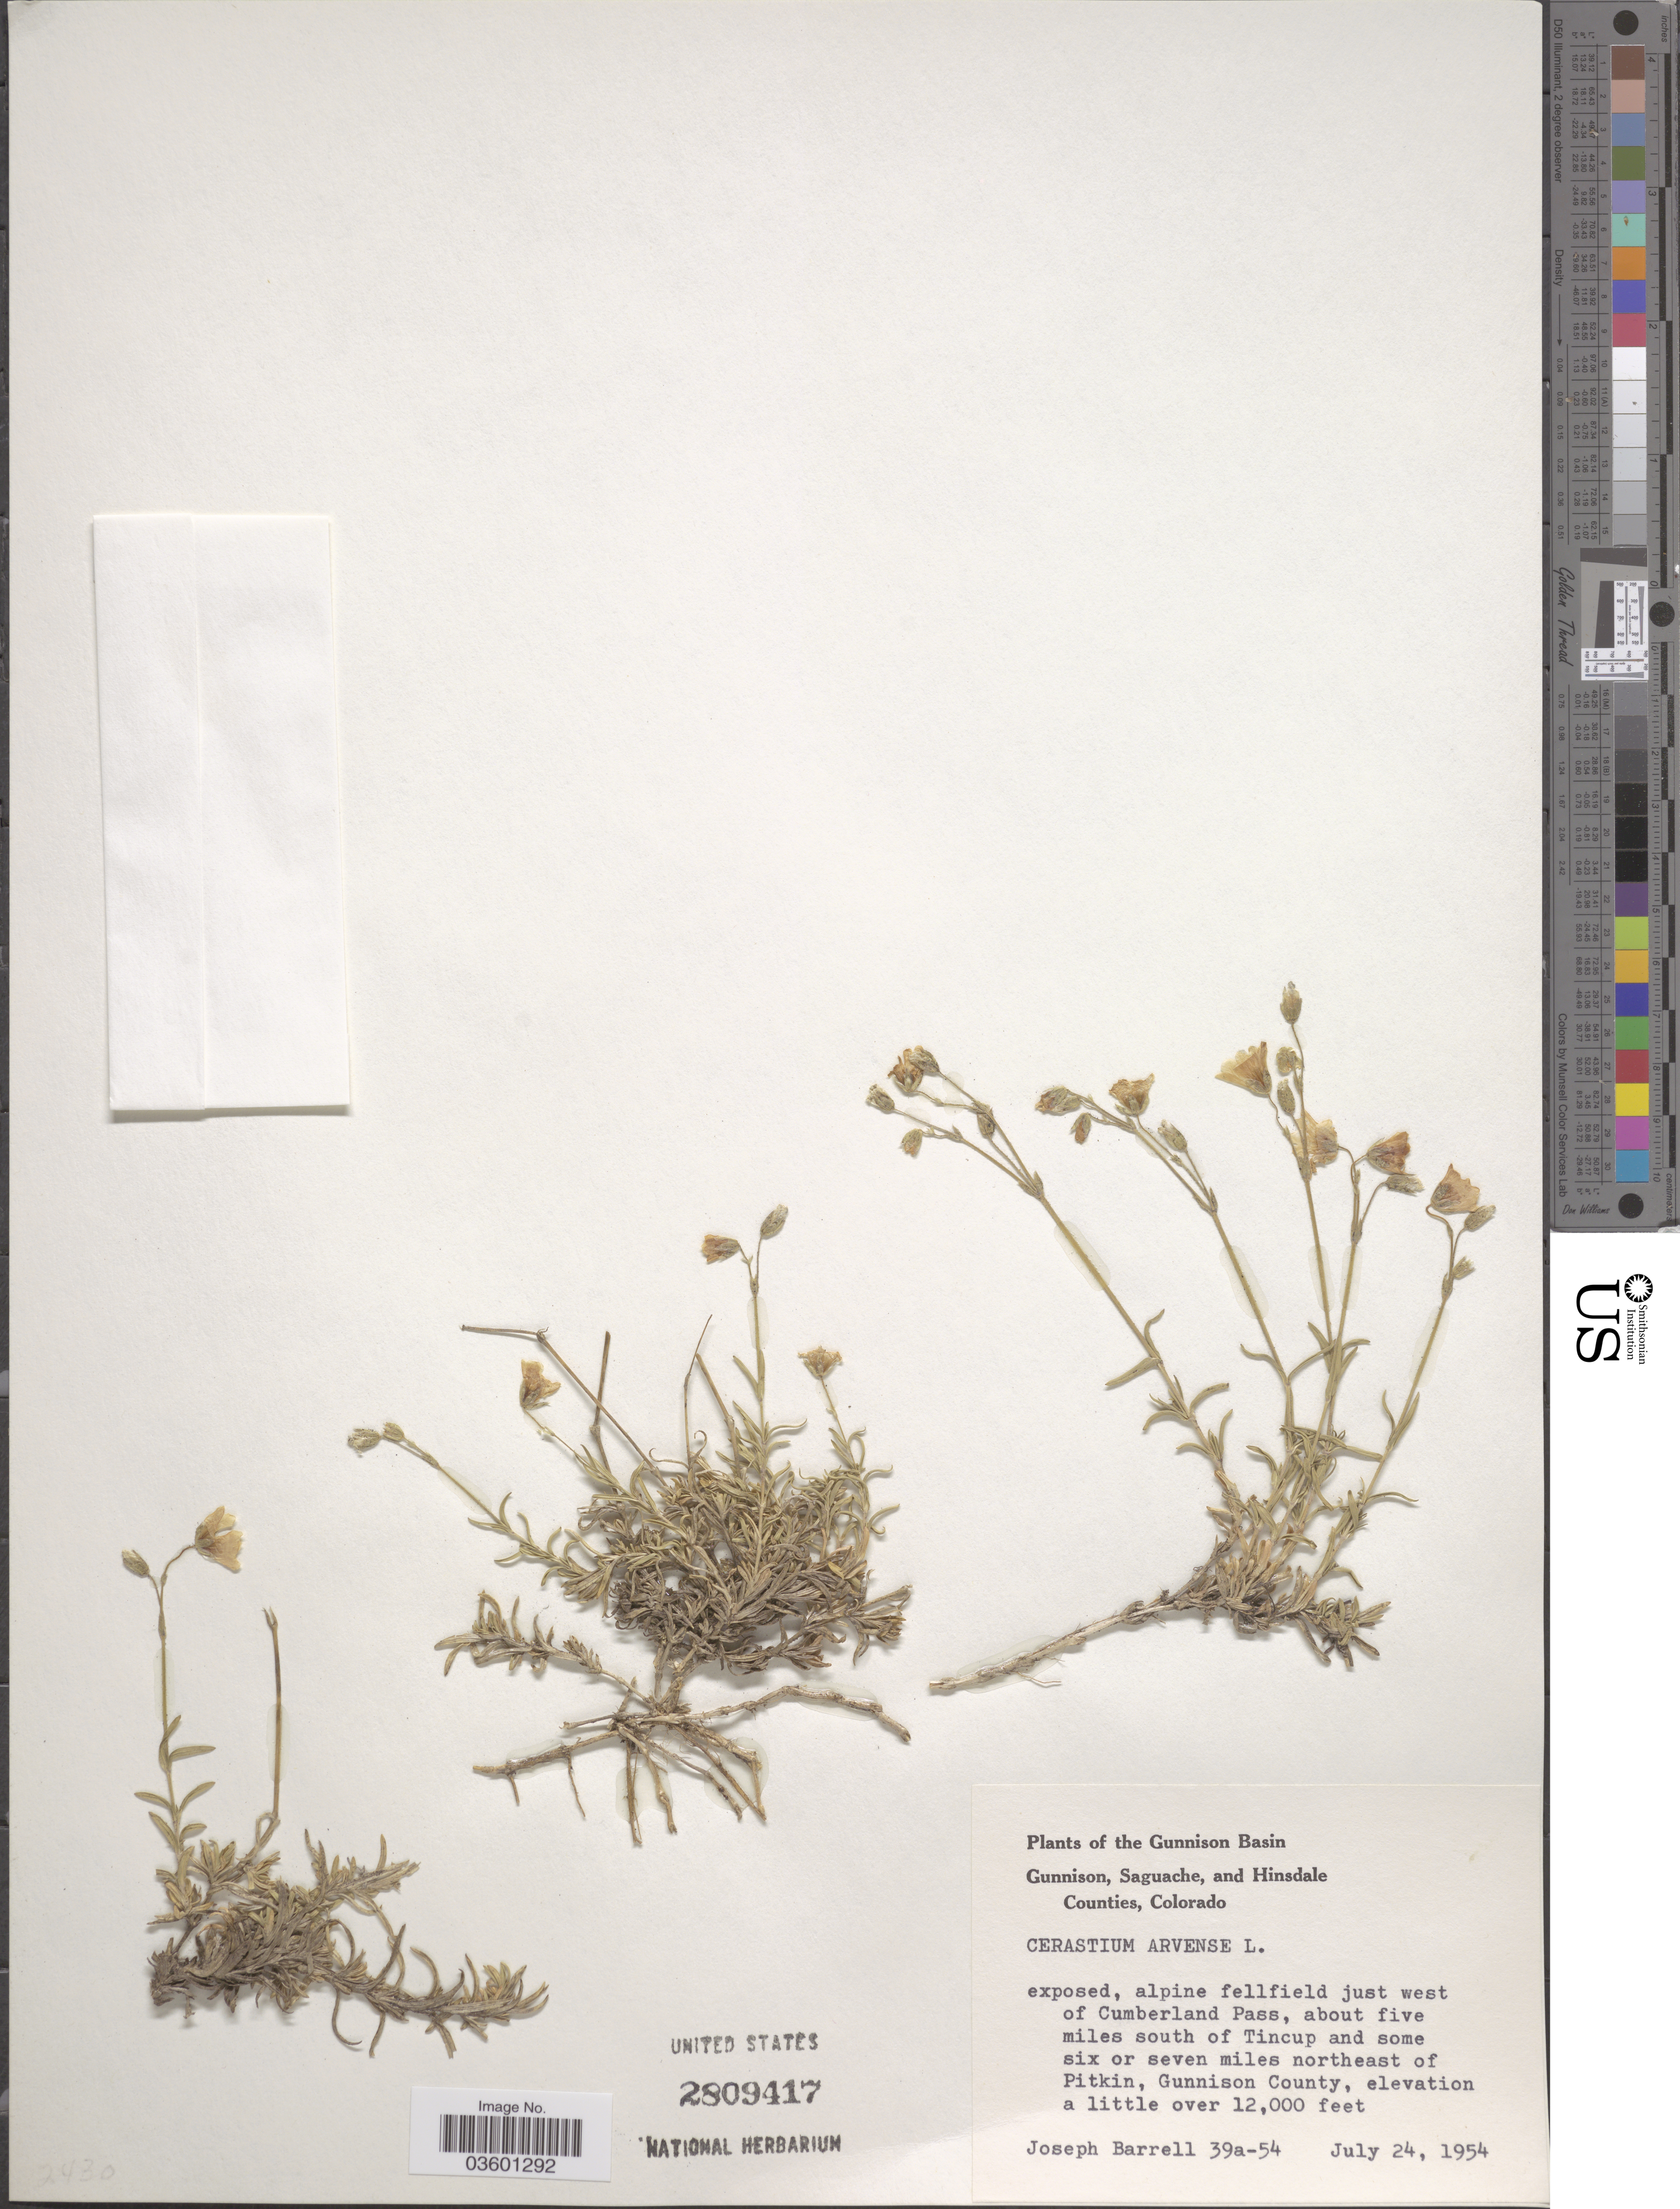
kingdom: Plantae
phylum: Tracheophyta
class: Magnoliopsida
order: Caryophyllales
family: Caryophyllaceae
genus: Cerastium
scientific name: Cerastium arvense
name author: L.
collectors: J. Barrell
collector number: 39a-54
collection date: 1954-07-24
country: United States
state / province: Colorado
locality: Gunnison Basin. Gunnison County. Exposed, alpine fellfield just west of Cumberland Pass, about five miles south of Tincup and some six or seven miles northeast of Pitkin.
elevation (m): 3658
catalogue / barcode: US 2809417